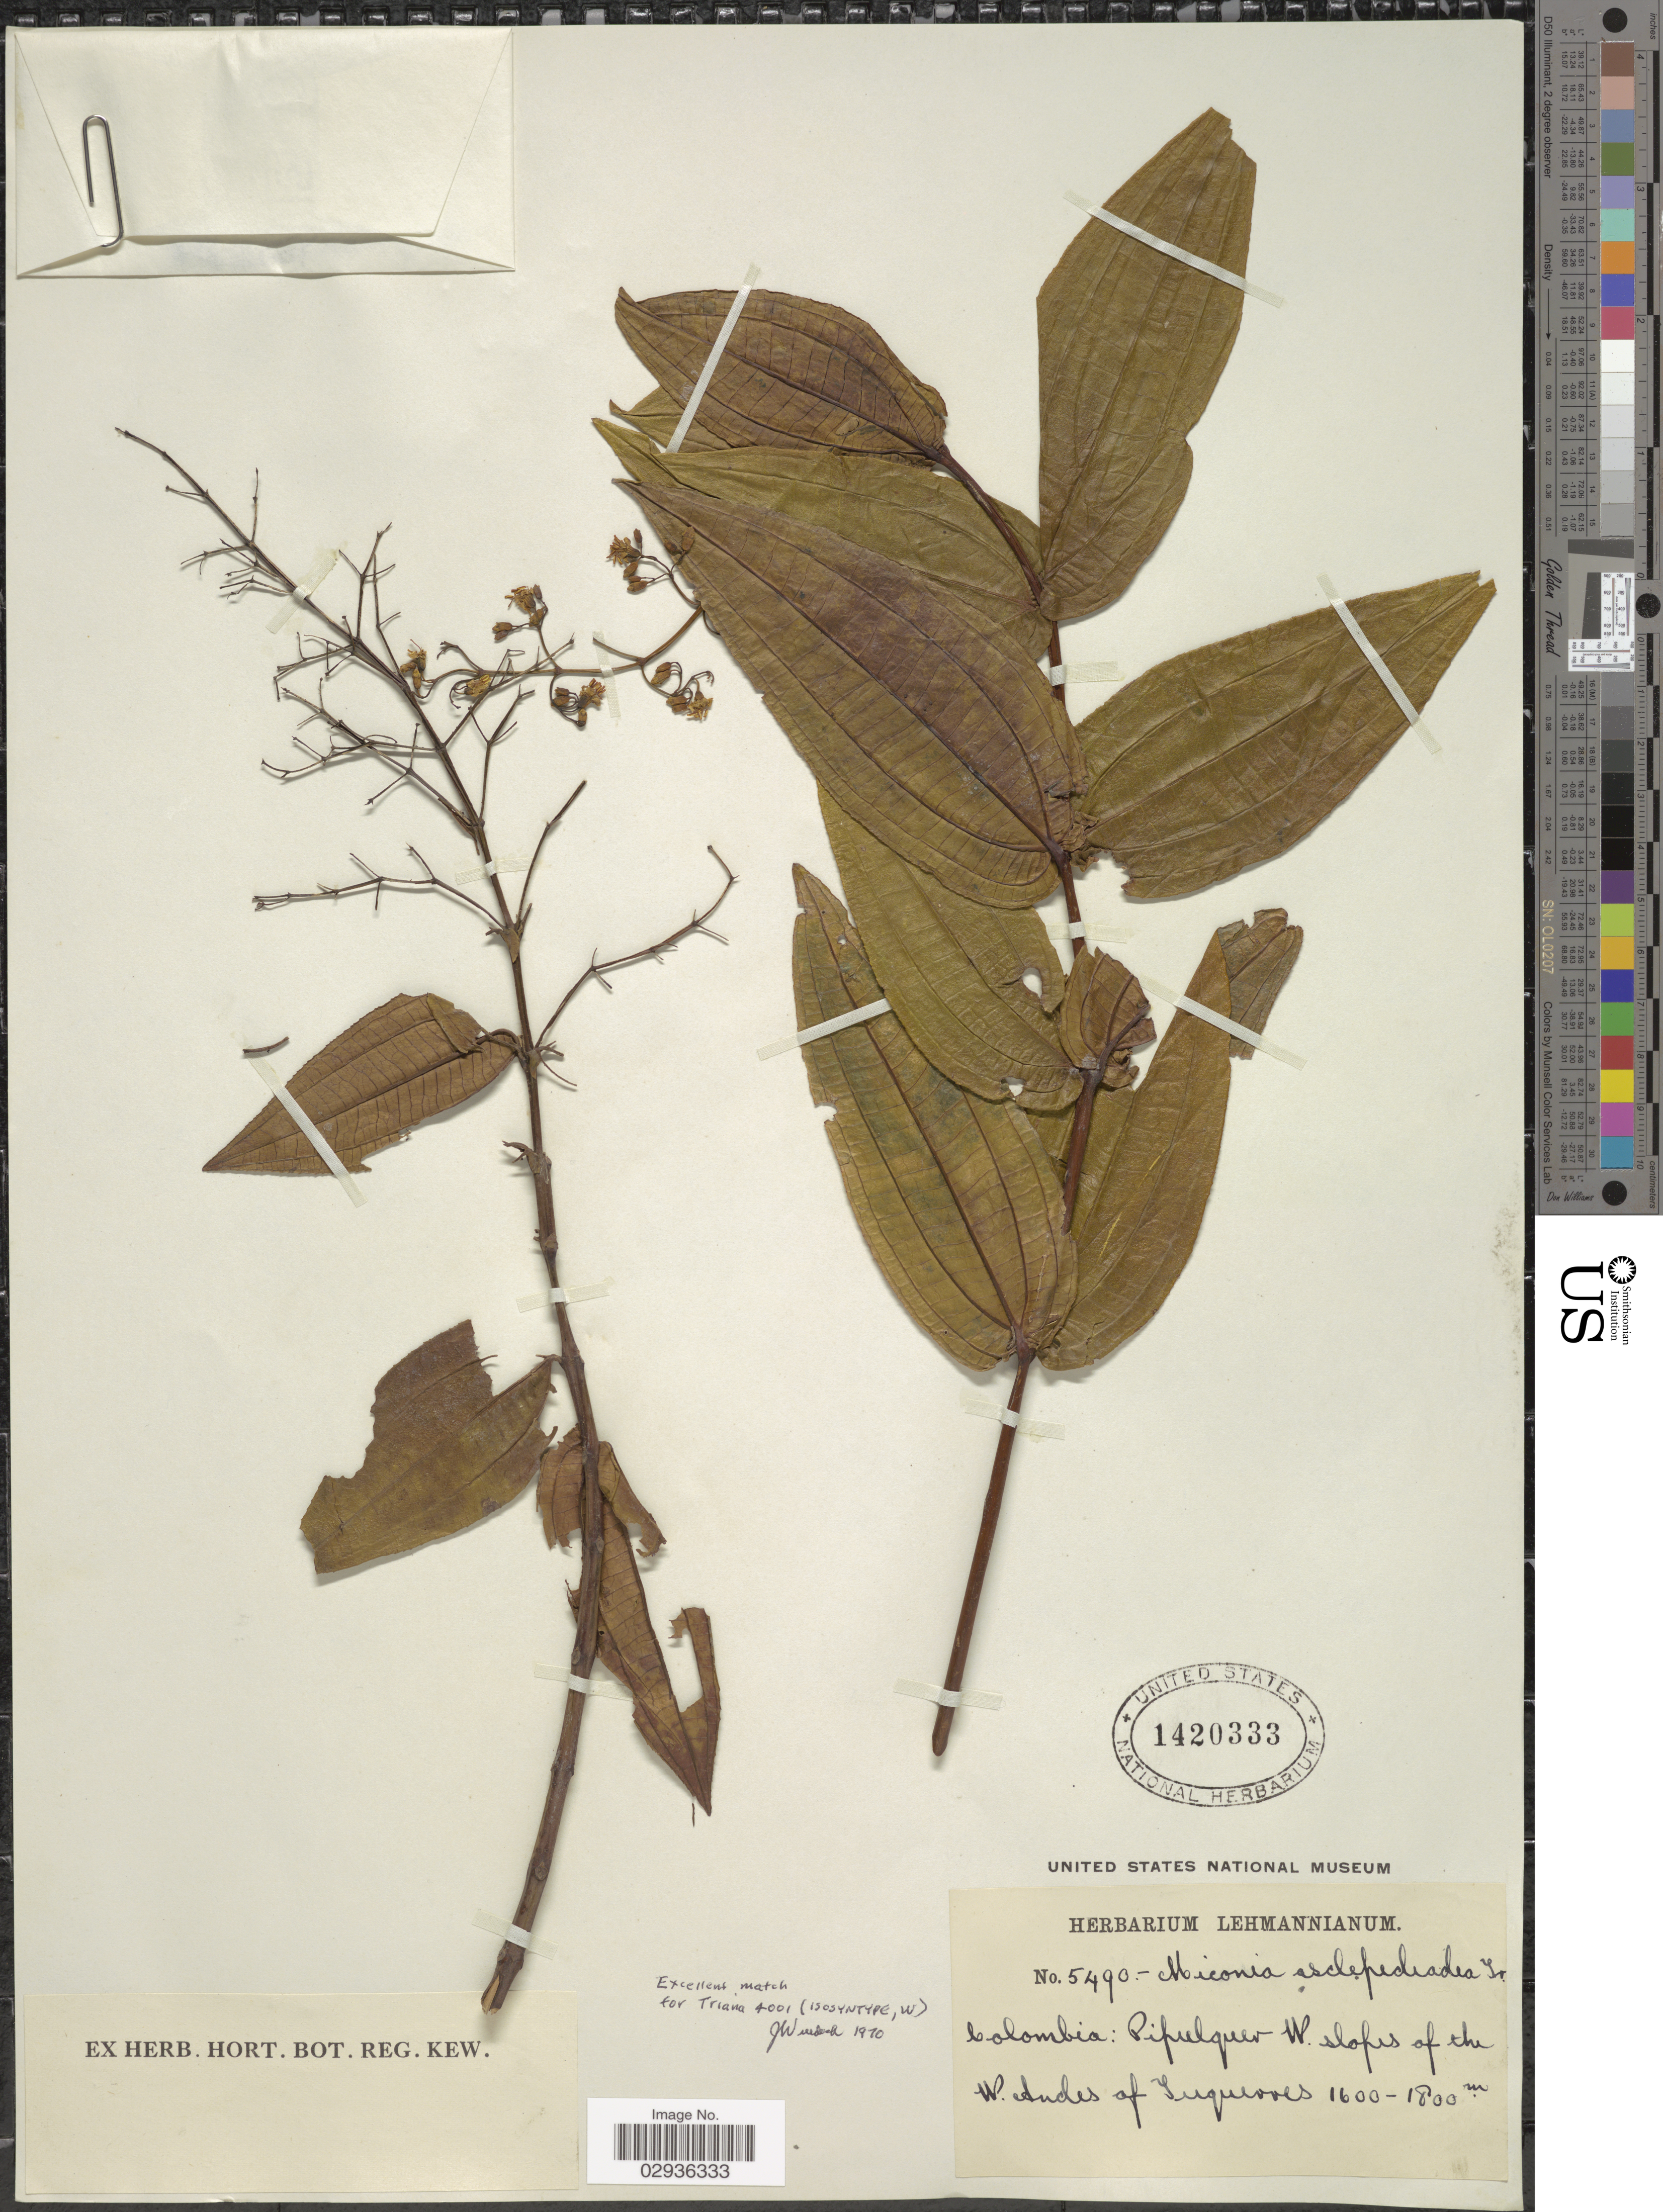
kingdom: Plantae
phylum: Tracheophyta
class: Magnoliopsida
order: Myrtales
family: Melastomataceae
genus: Miconia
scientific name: Miconia asclepiadea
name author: Triana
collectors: ex herb. Lehmannianum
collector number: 5490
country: Colombia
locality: Pipulquer W. slopes of the W. Andes of Tuquerves.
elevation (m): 1600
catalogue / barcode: US 1420333